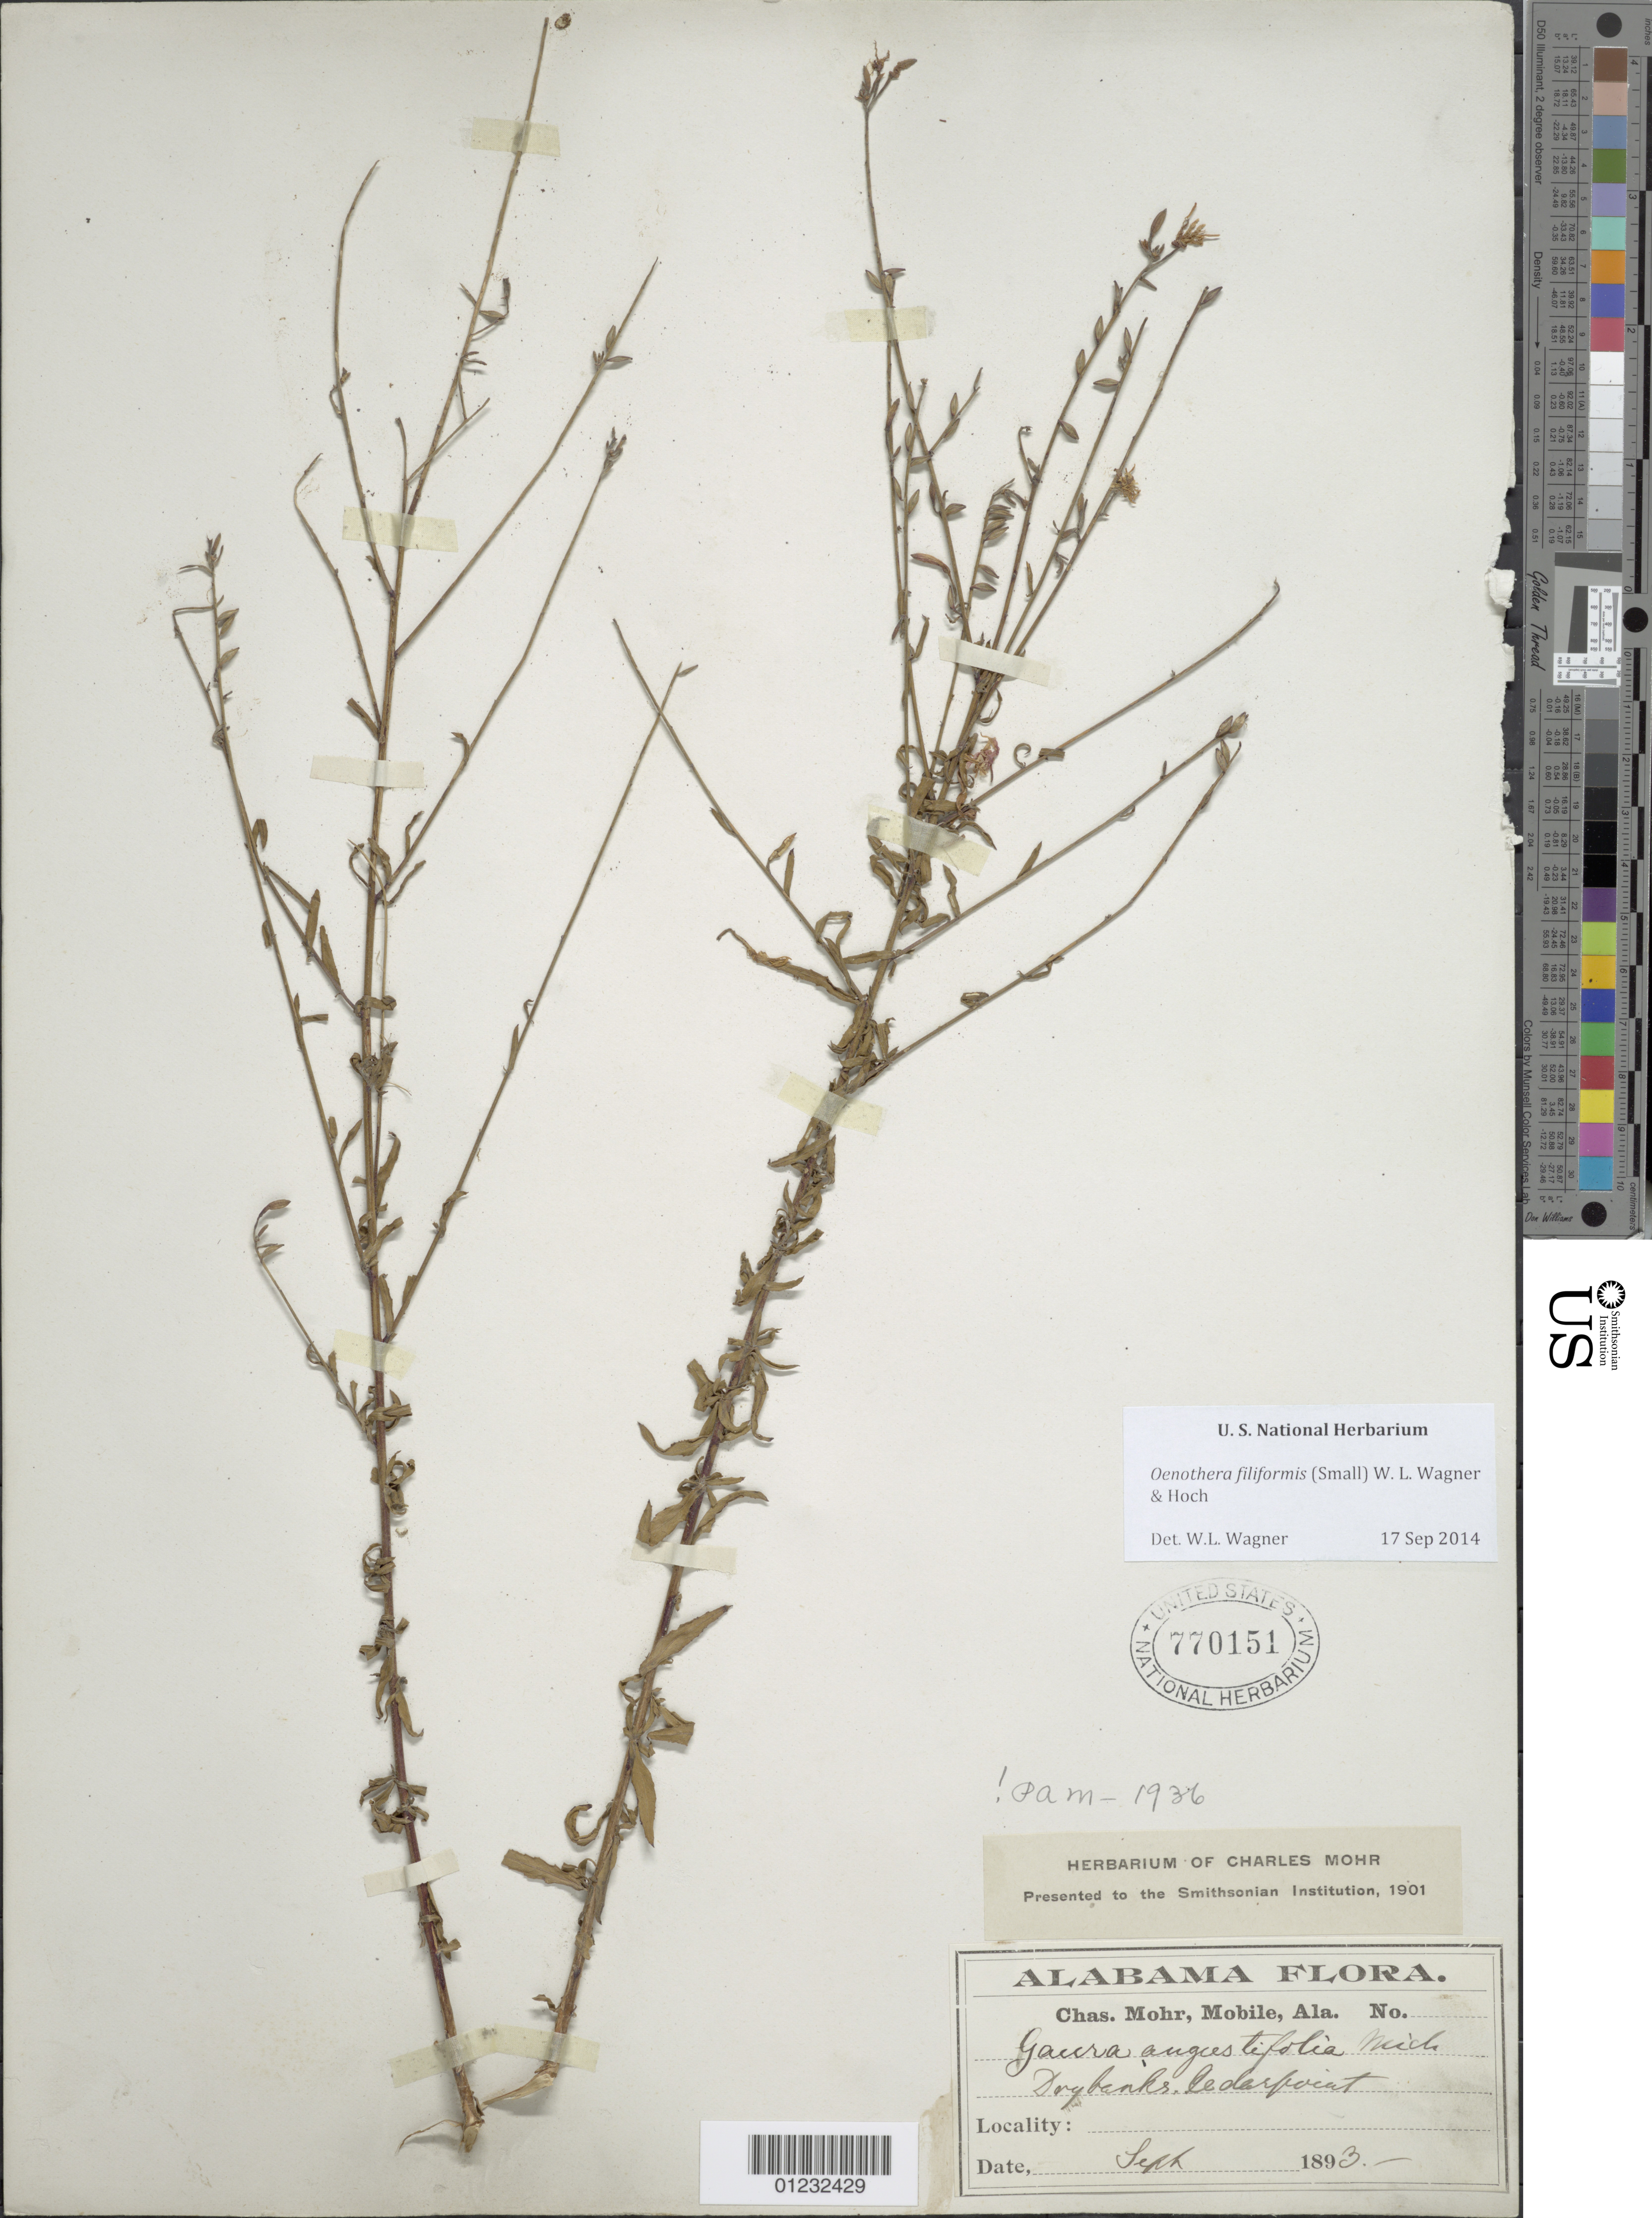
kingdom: Plantae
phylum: Tracheophyta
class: Magnoliopsida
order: Myrtales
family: Onagraceae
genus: Oenothera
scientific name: Oenothera filiformis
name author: (Small) W.L. Wagner & Hoch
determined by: Wagner, W. L., (BOT), Smithsonian Institution - National Museum of Natural History (UNITED STATES)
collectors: C. T. Mohr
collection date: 1893-09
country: United States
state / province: Alabama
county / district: Mobile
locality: Cedar Point.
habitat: Dry banks.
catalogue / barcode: US 770151